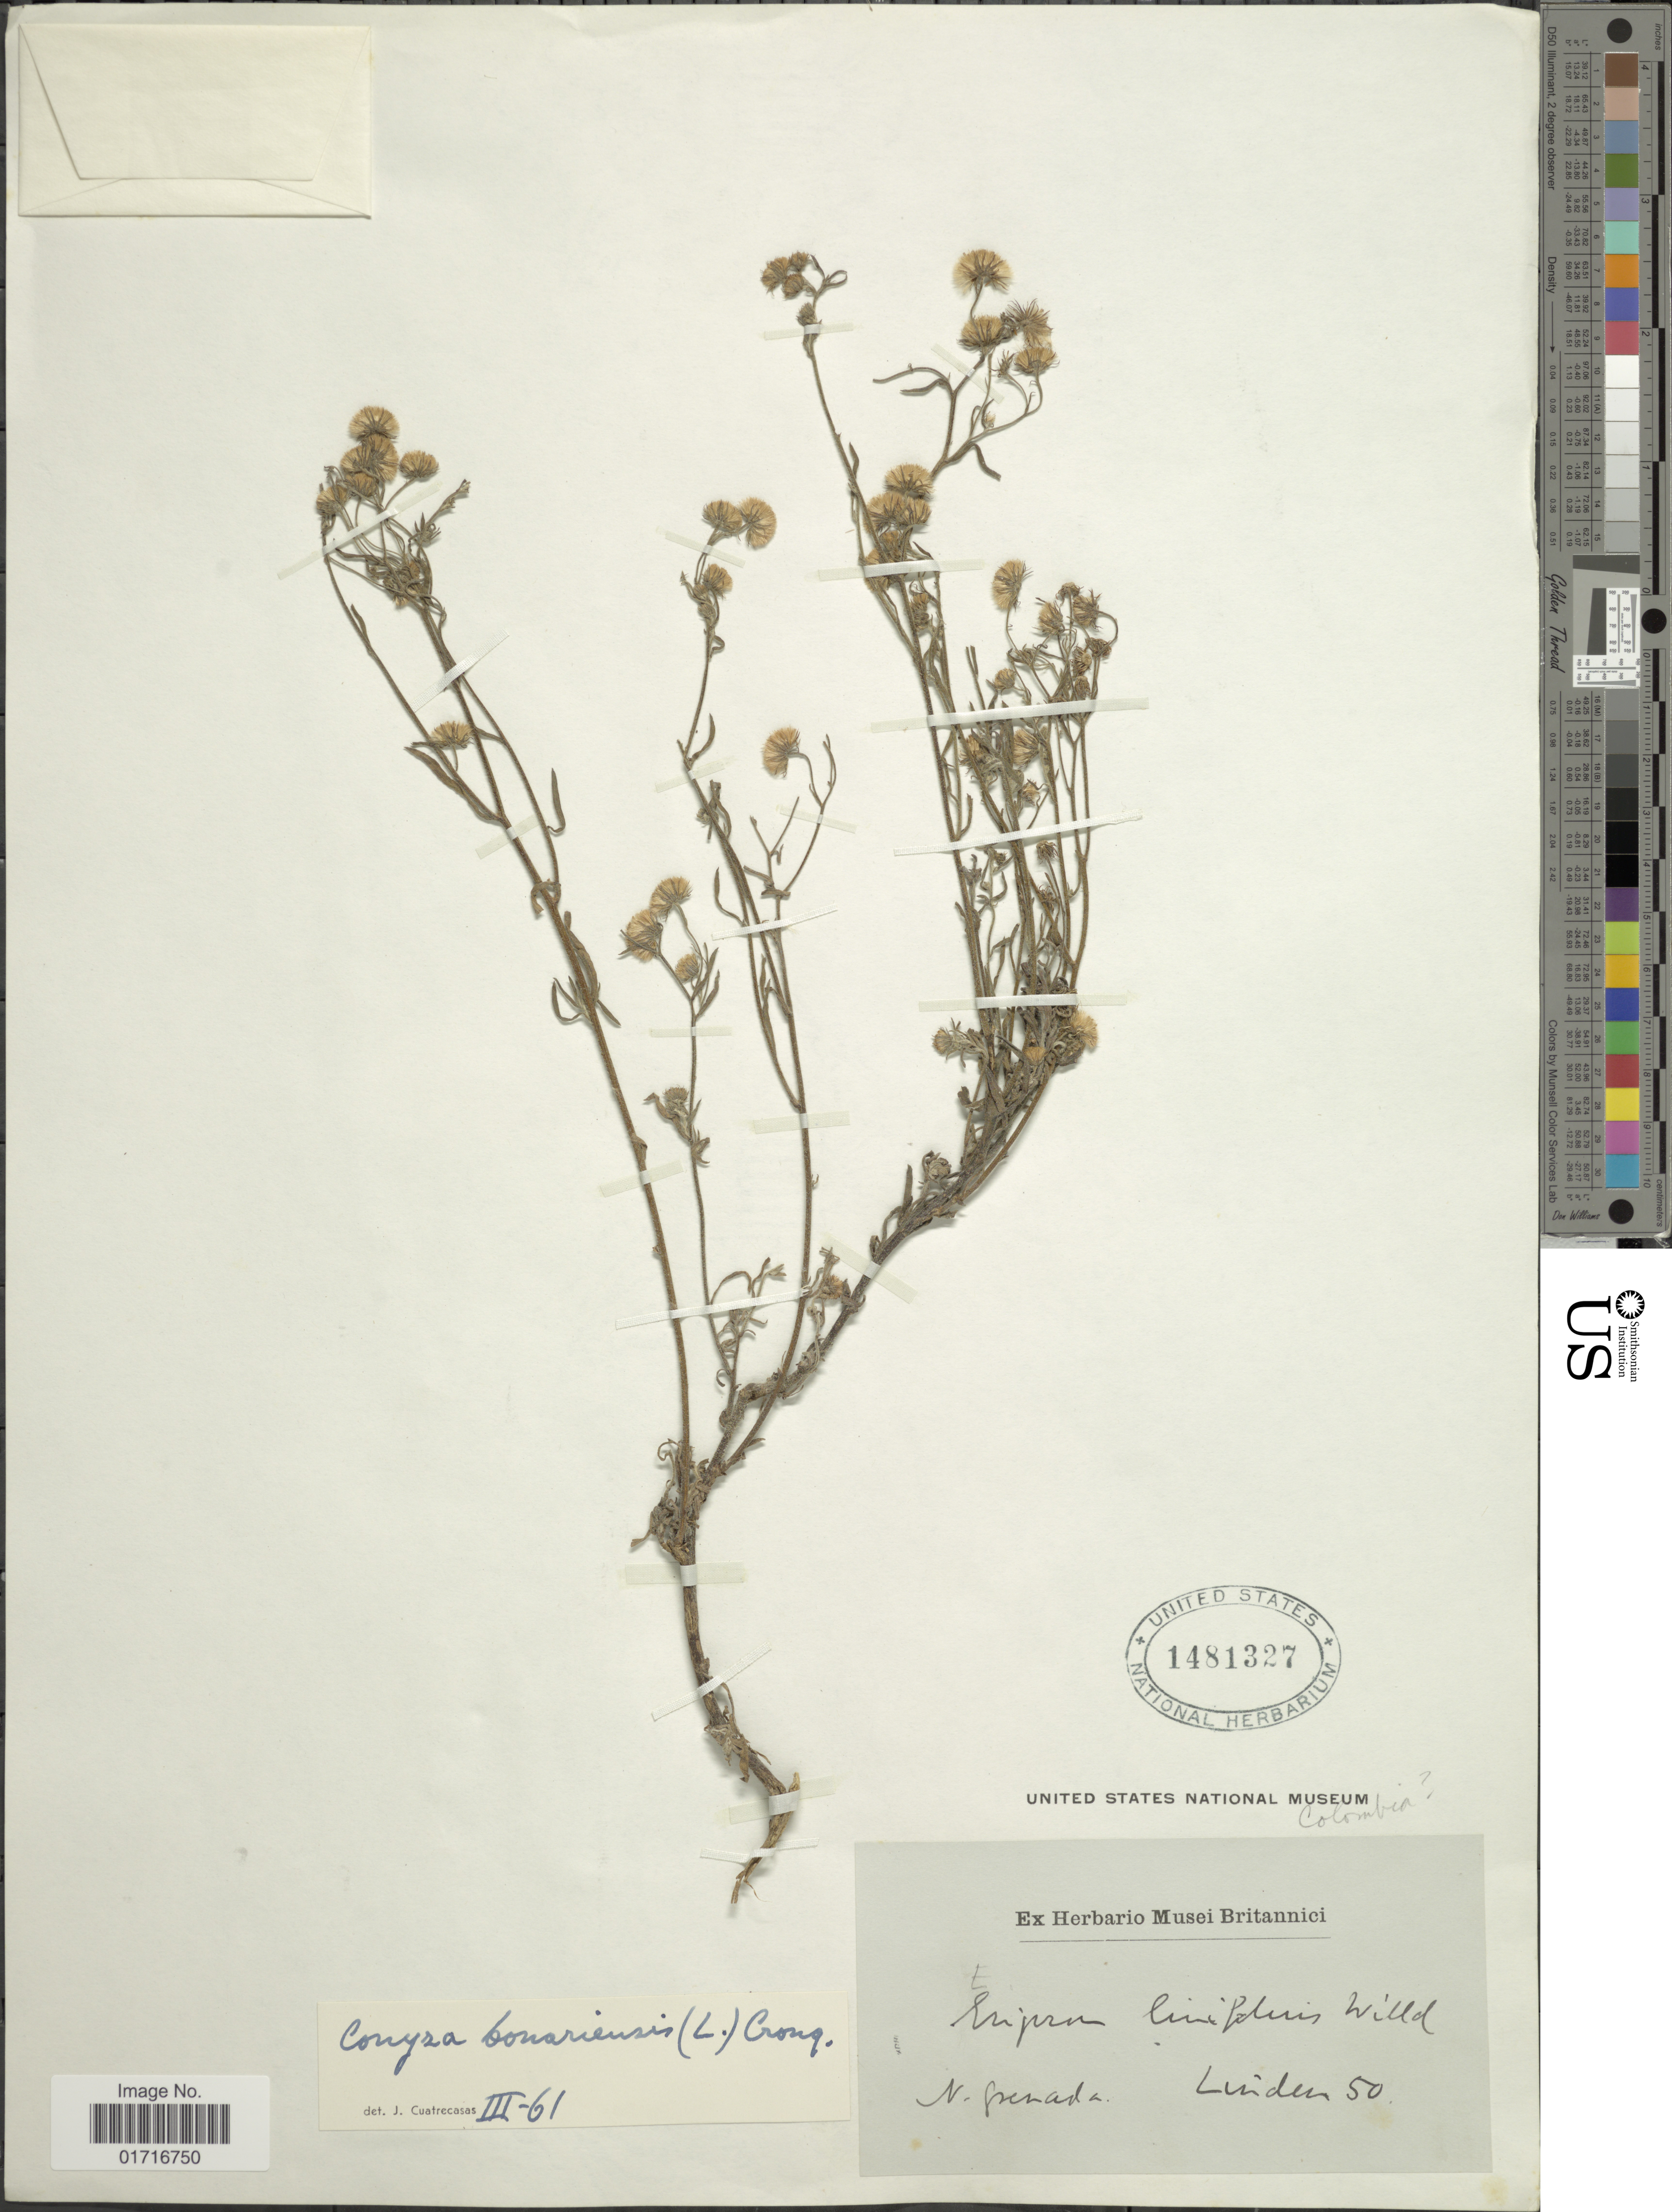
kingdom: Plantae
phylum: Tracheophyta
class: Magnoliopsida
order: Asterales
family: Asteraceae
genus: Conyza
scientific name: Conyza bonariensis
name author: (L.) Cronq.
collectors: -- Linden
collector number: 50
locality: N. Grenada.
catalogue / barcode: US 1481327